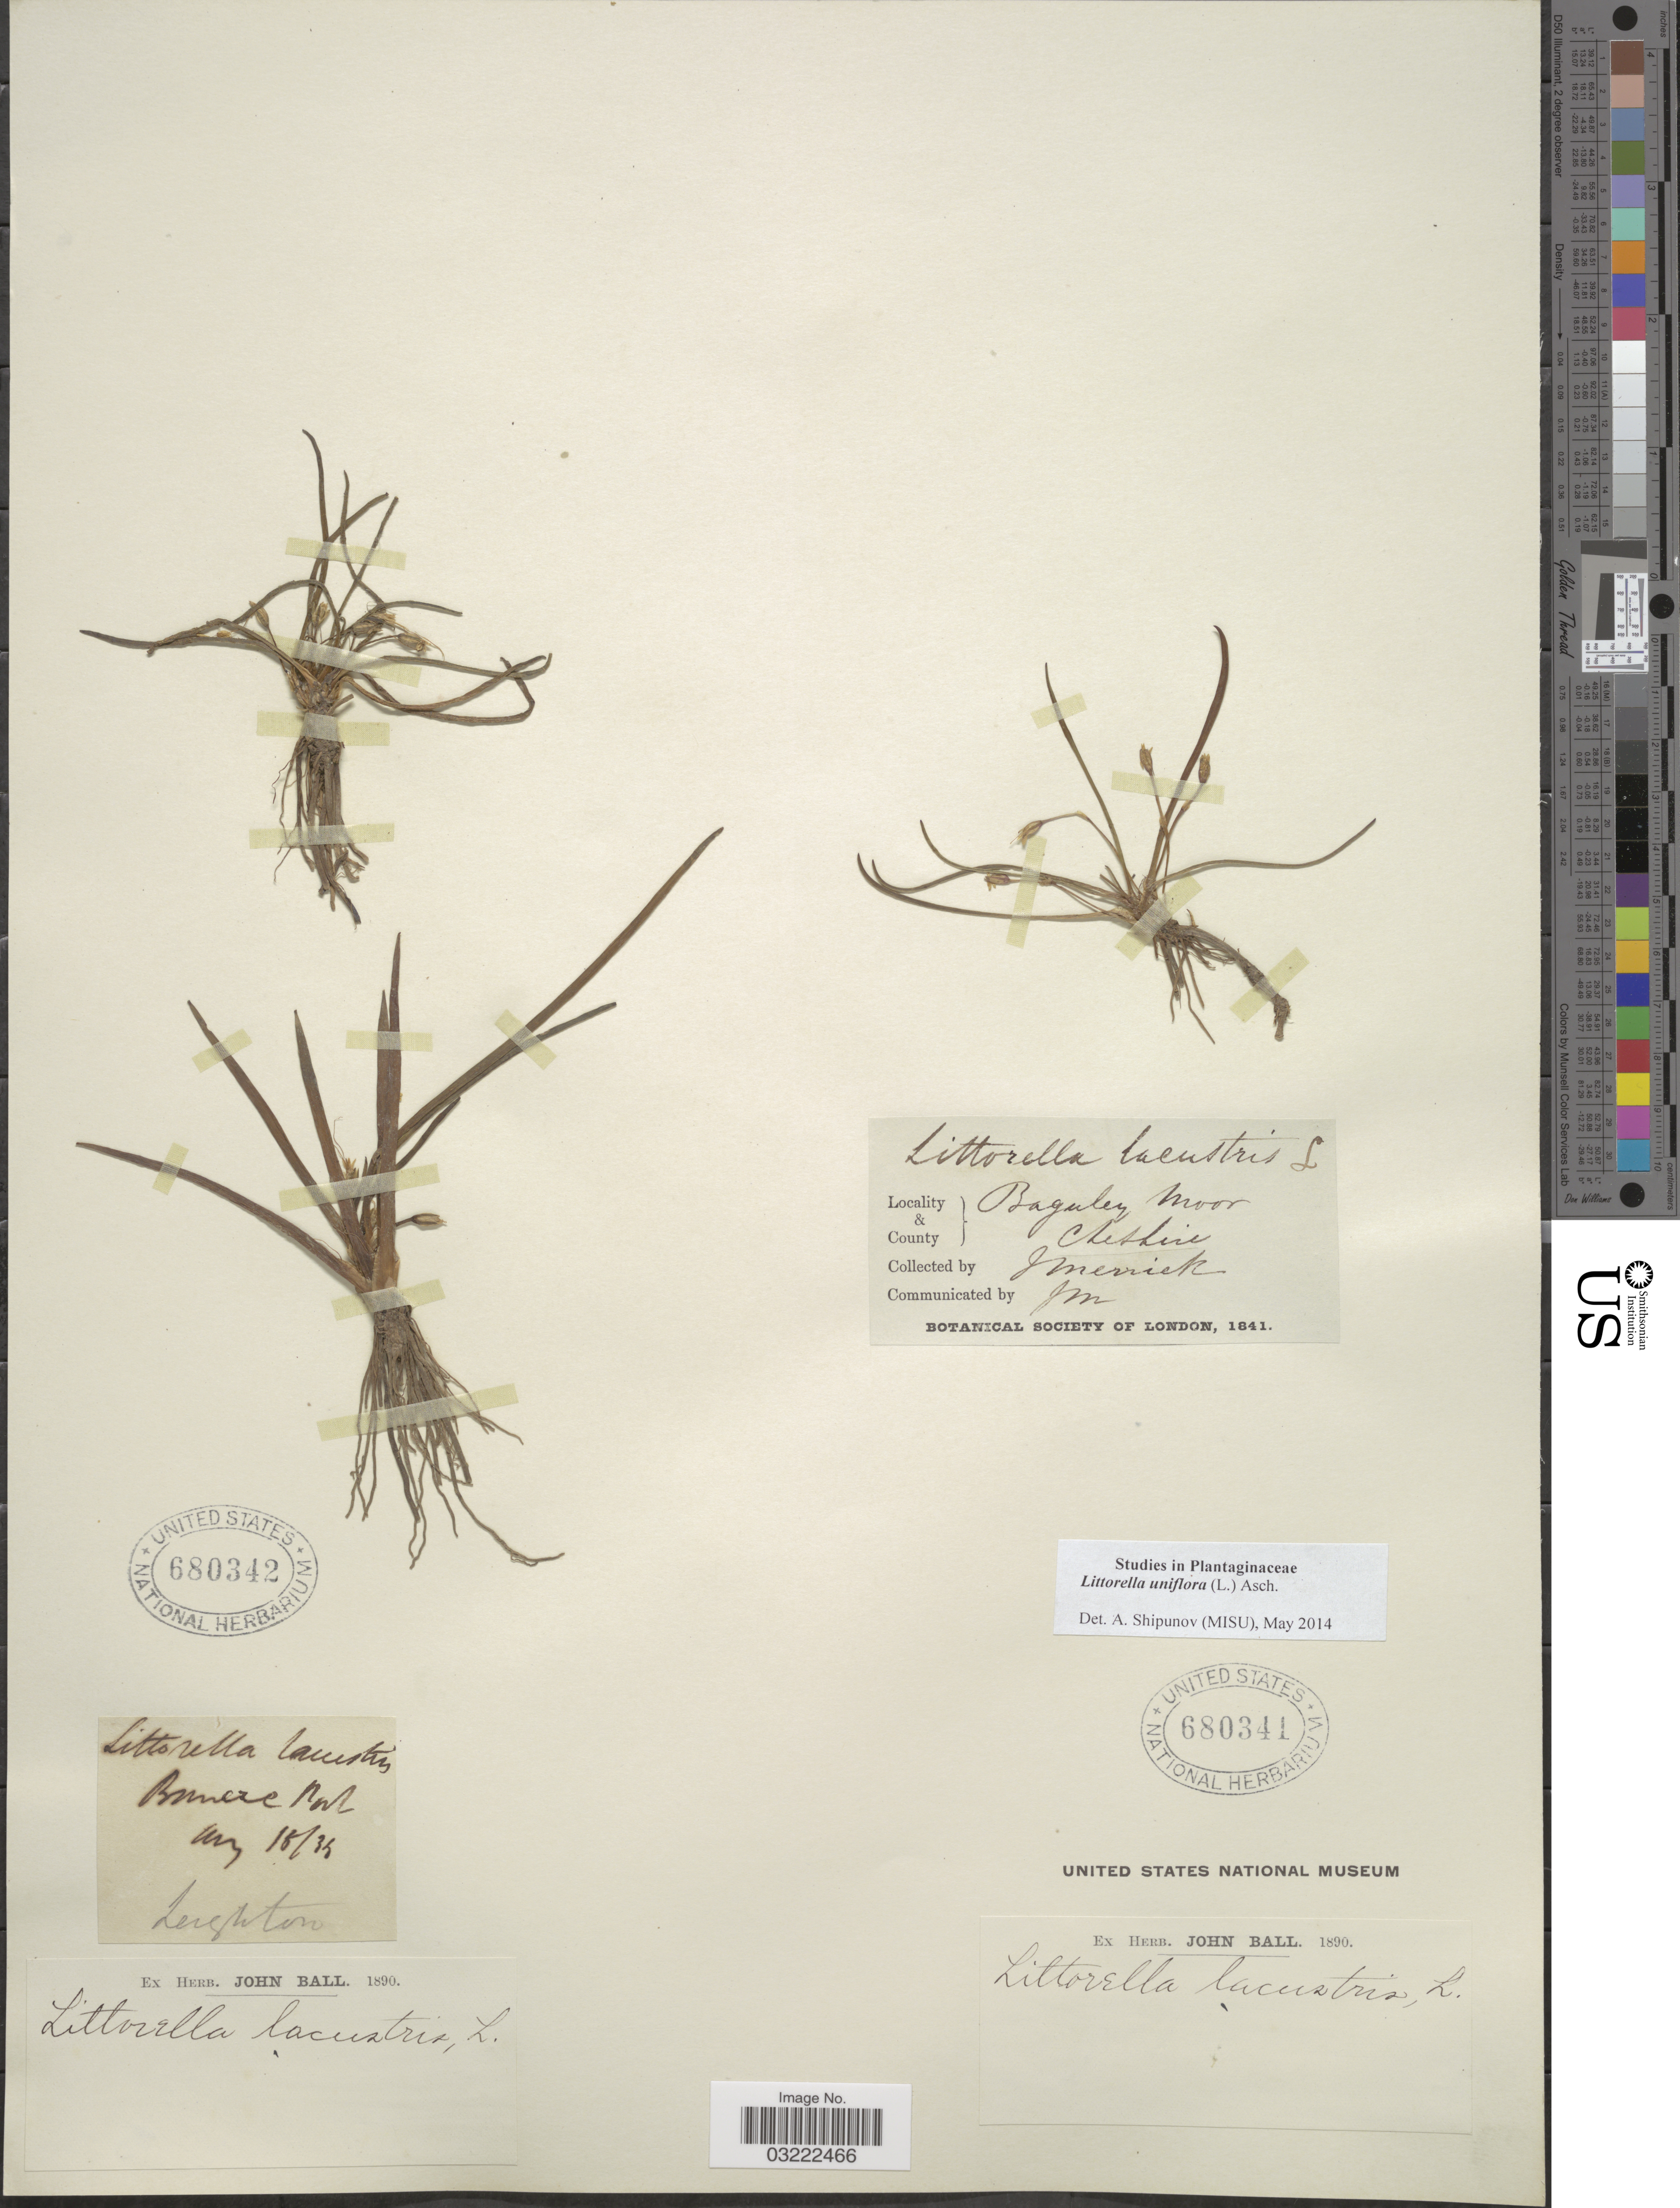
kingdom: Plantae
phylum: Tracheophyta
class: Magnoliopsida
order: Lamiales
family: Plantaginaceae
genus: Littorella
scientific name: Littorella uniflora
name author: (L.) Asch.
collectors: Leighton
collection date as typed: Transcribed d/m/y: 18/8/35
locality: Bunere [interpreted] Pat [interpreted].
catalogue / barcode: US 680342